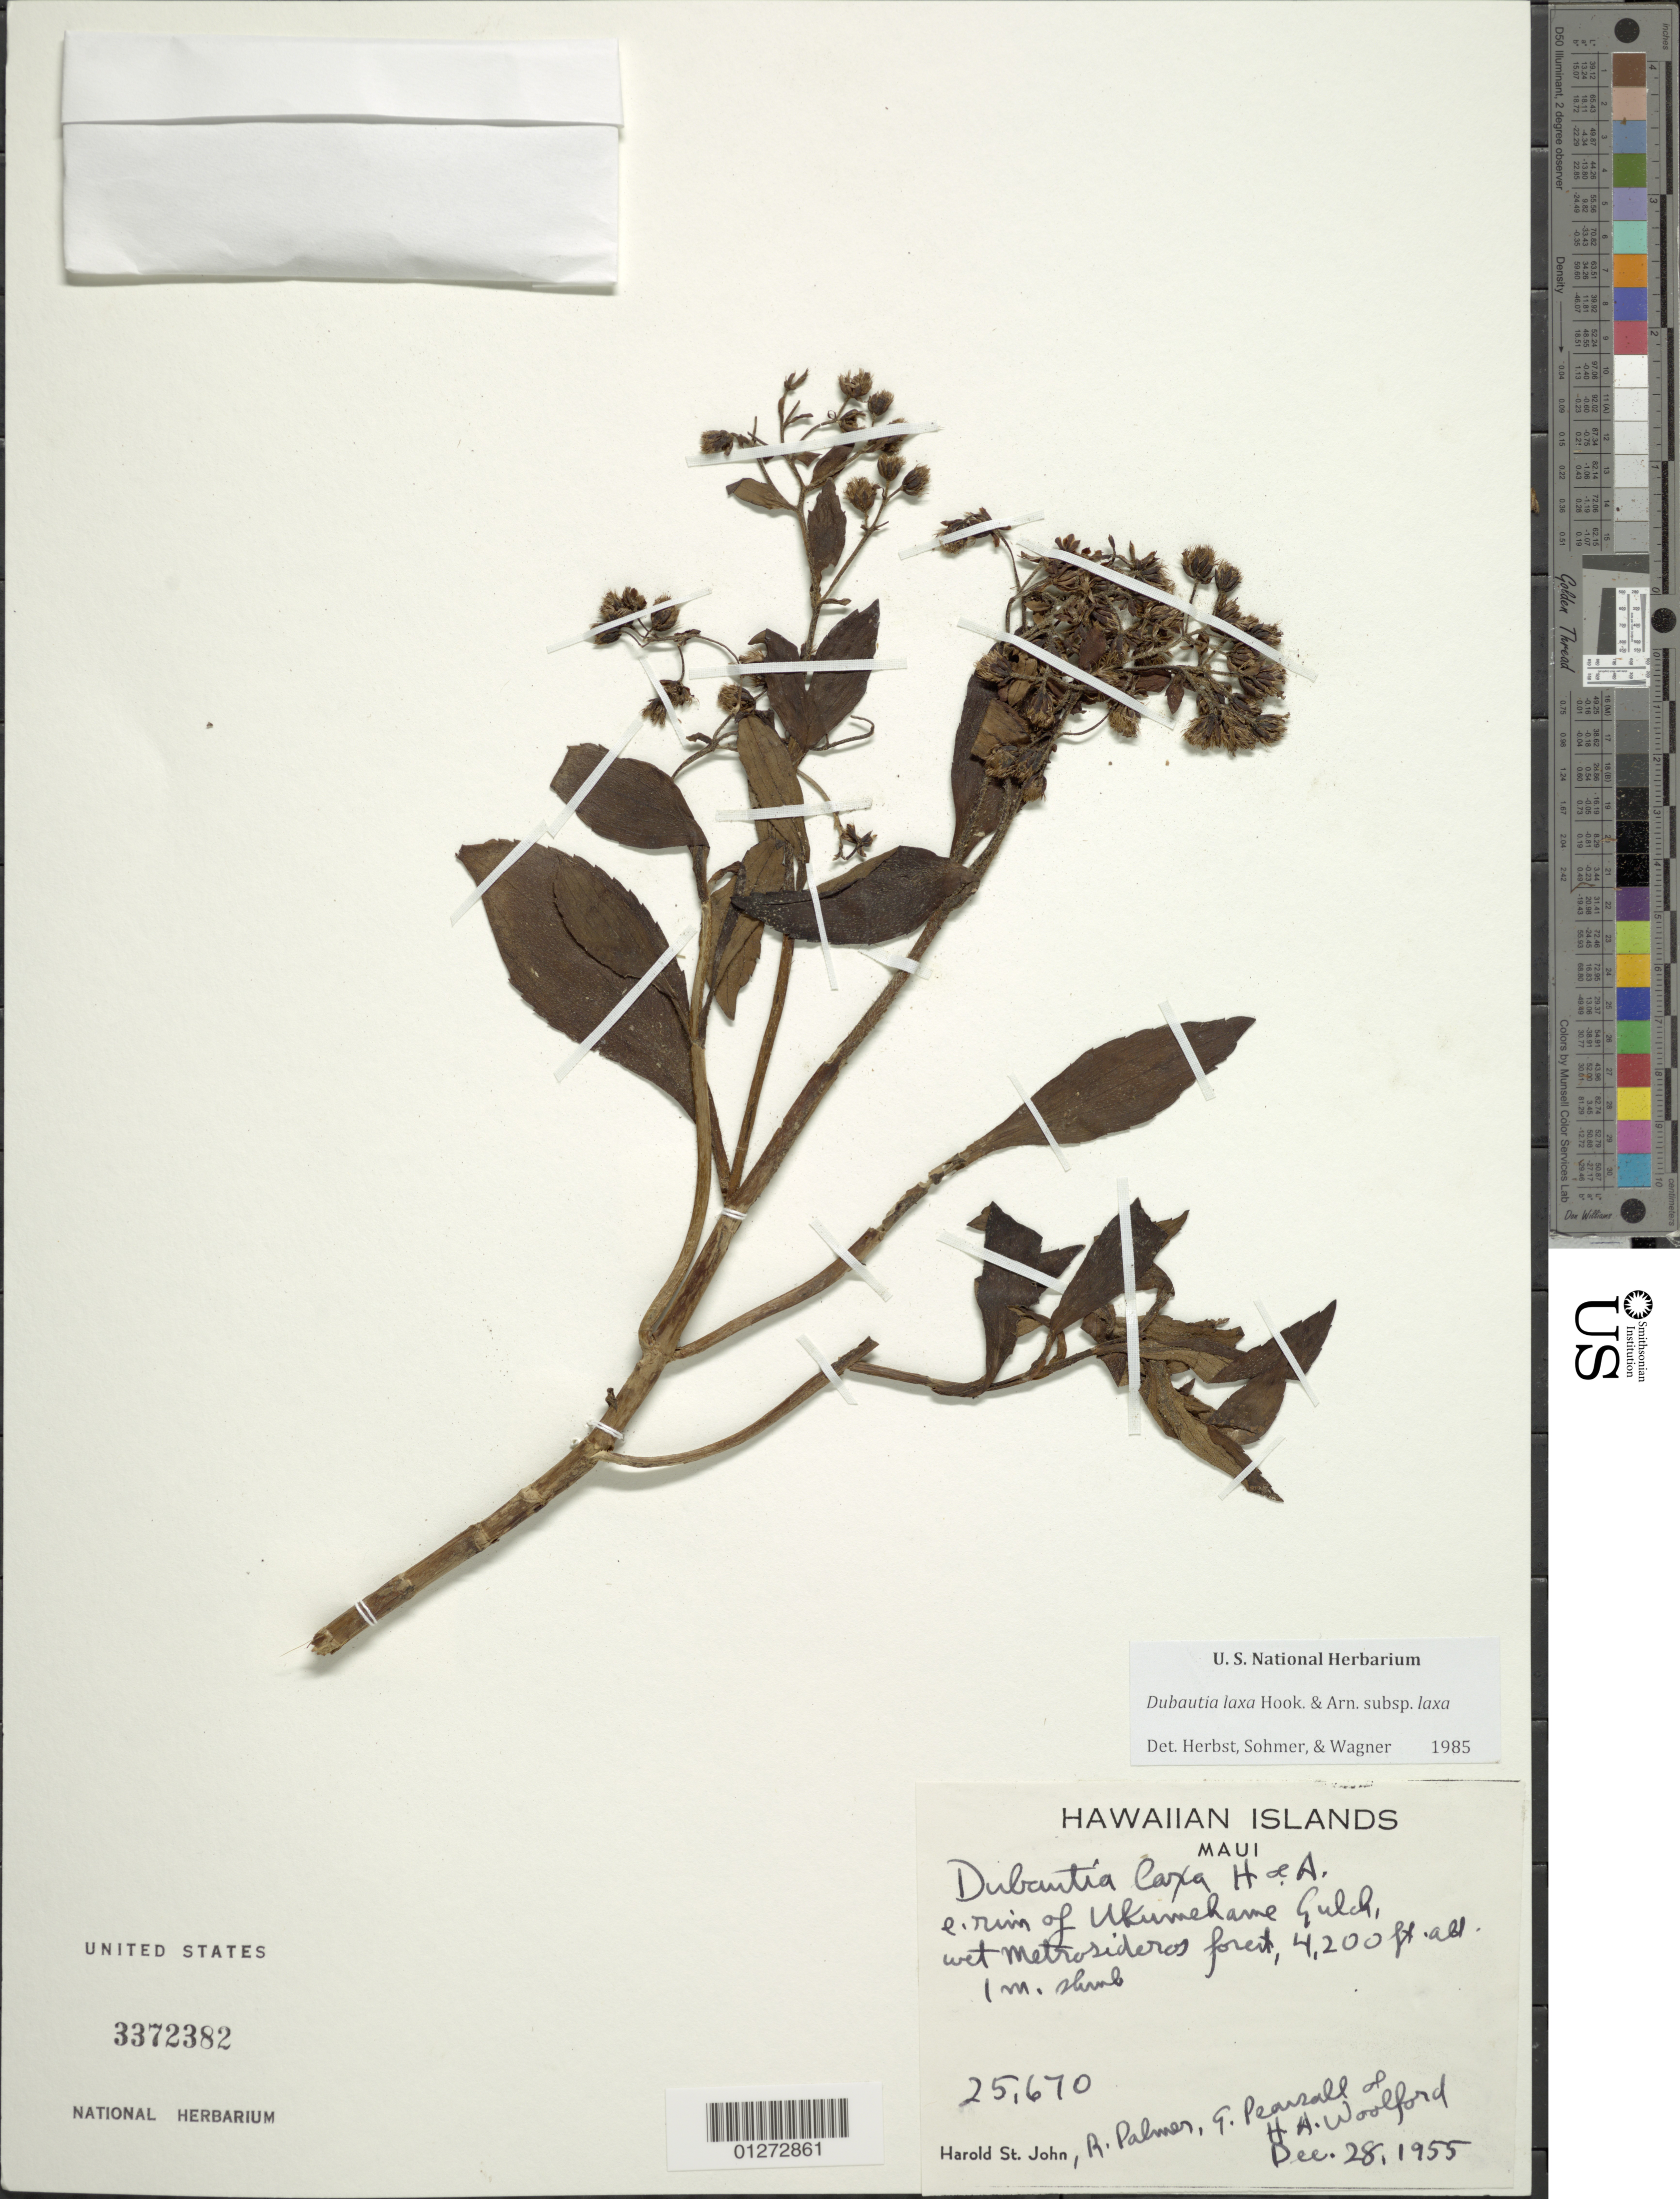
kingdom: Plantae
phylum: Tracheophyta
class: Magnoliopsida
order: Asterales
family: Asteraceae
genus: Dubautia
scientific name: Dubautia laxa subsp. laxa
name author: Hook. & Arn.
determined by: Herbst, D. R.; Sohmer, S. H.; Wagner, W. L.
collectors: H. St. John, R. Palmer, G. Pearsall & H. Woolford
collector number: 25670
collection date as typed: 28 Dec 1955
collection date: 1955-12-28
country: United States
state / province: Hawaii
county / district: Maui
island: Maui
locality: E. rim of Ukumahame Gulch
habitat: Wet forest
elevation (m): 1280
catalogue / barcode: US 3372382